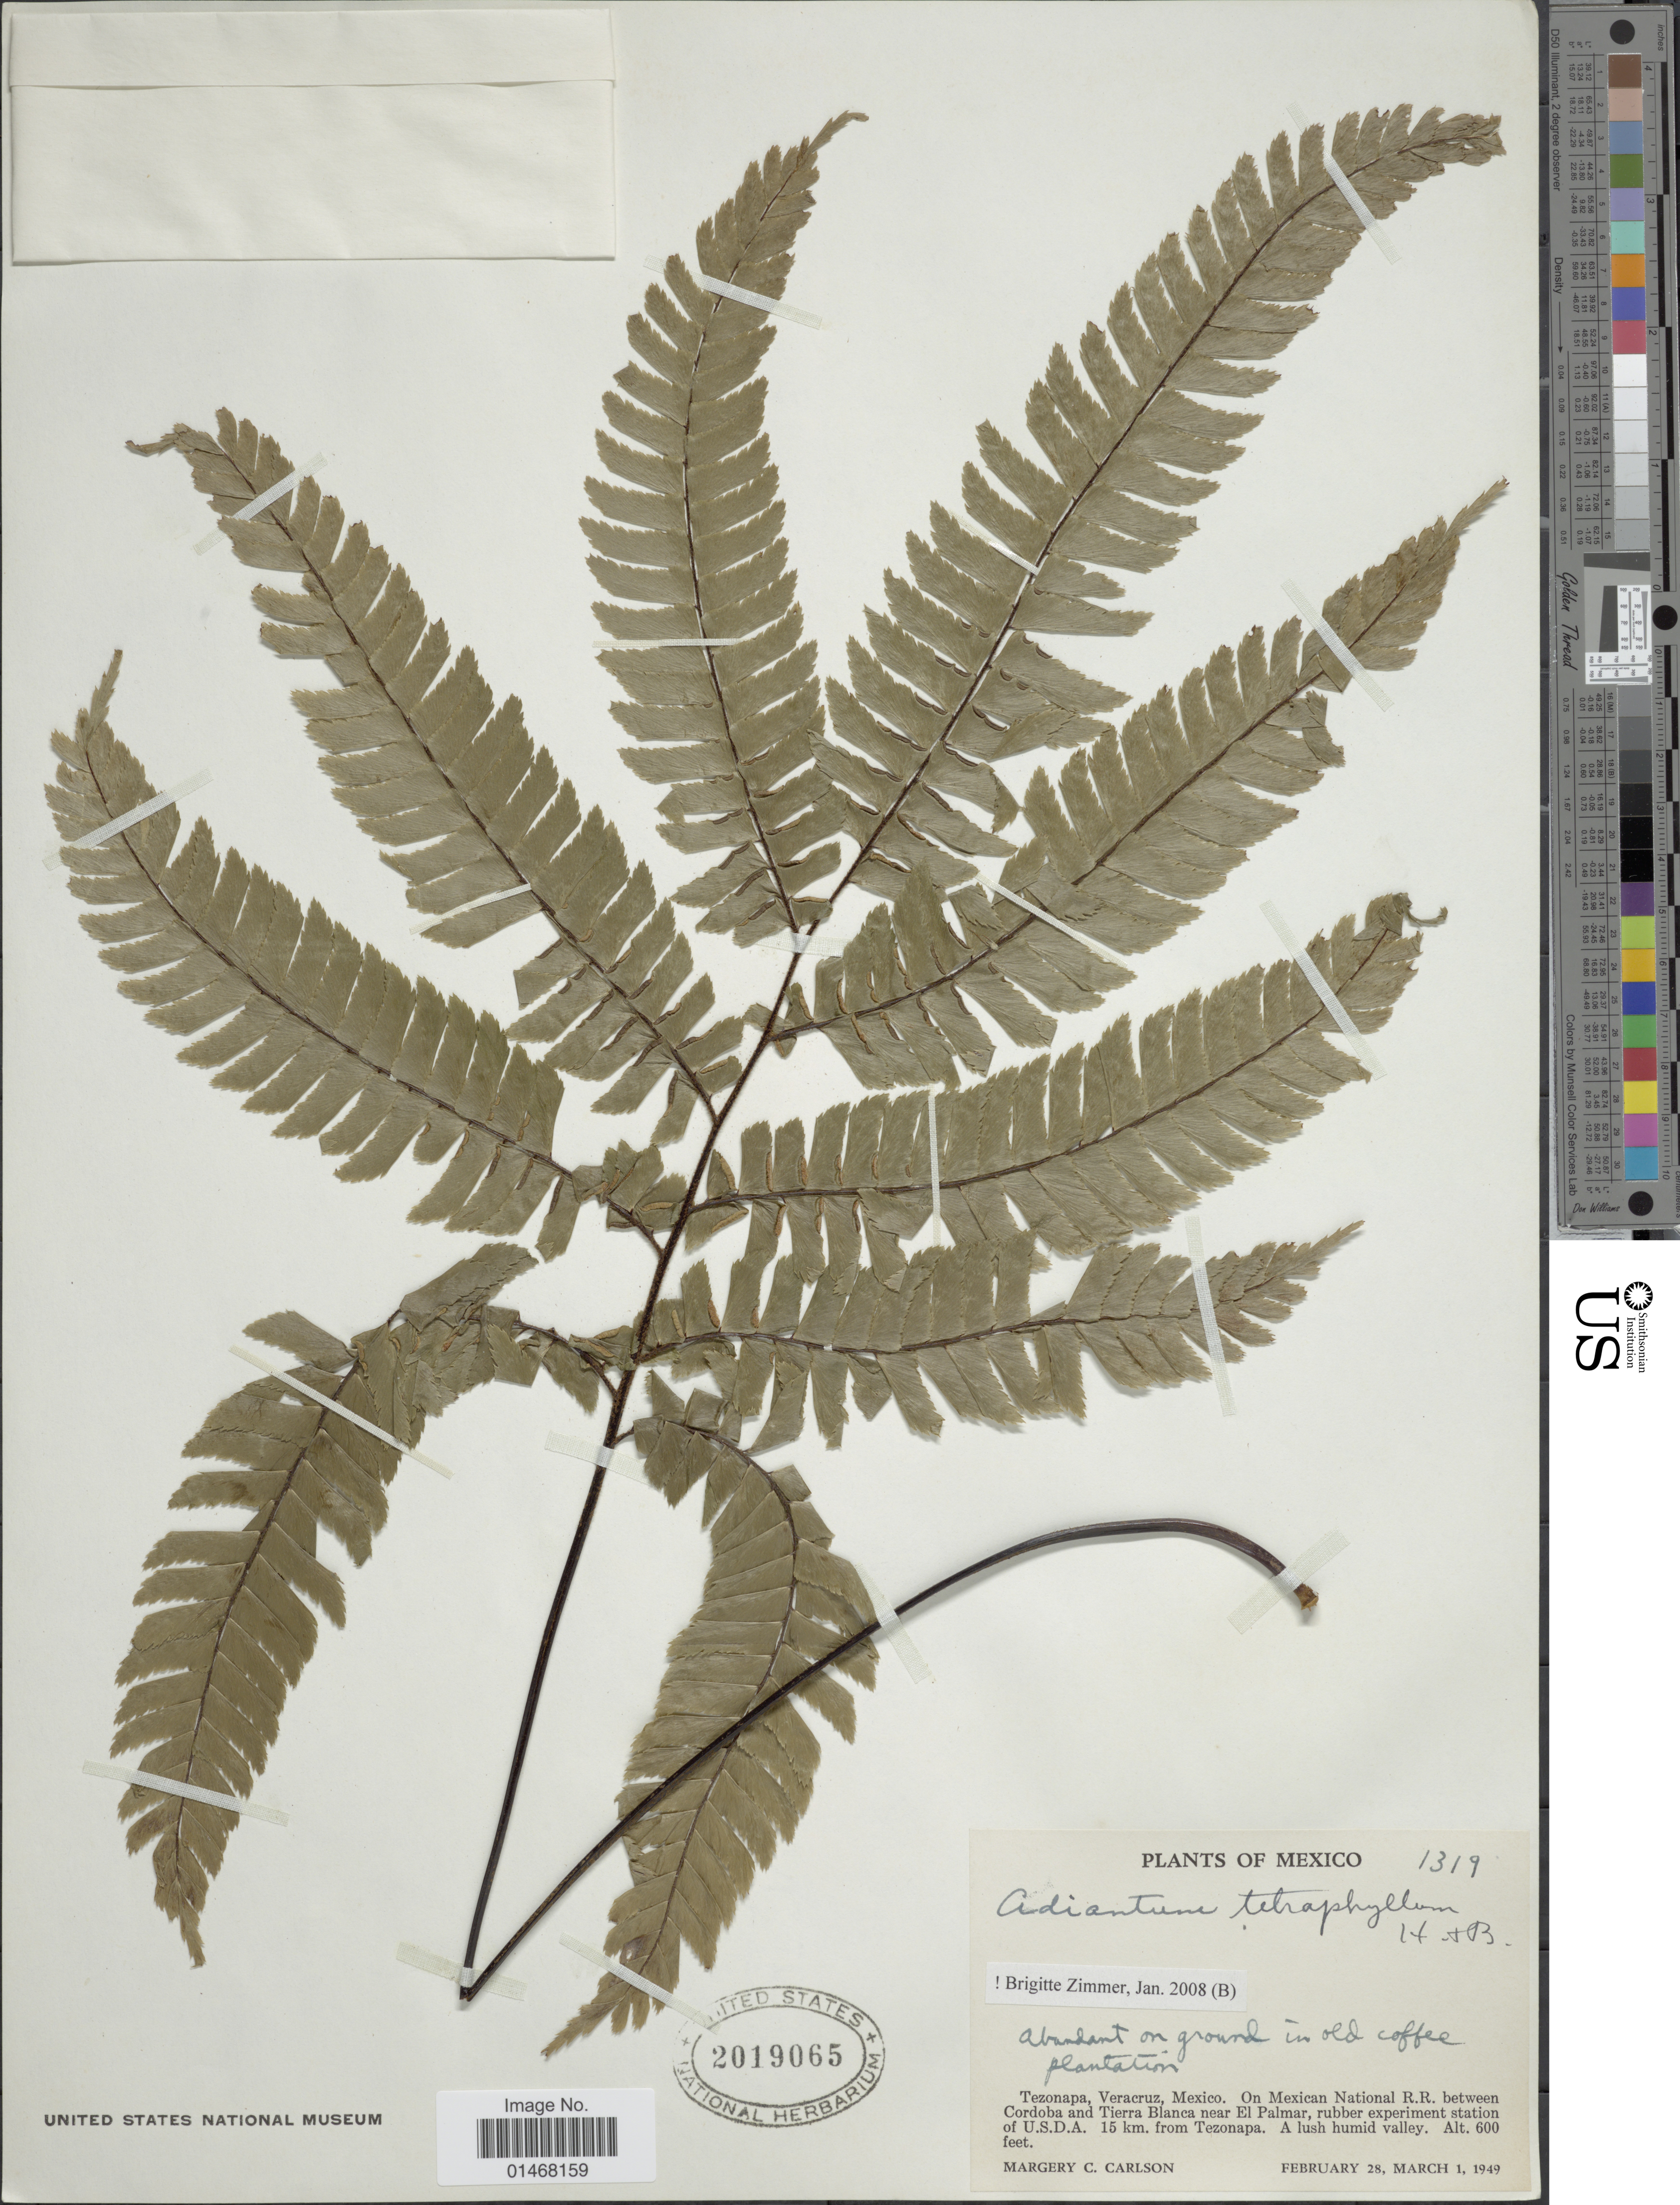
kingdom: Plantae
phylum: Tracheophyta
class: Polypodiopsida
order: Polypodiales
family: Pteridaceae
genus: Adiantum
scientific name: Adiantum tetraphyllum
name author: Humb. & Bonpl. ex Willd.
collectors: M. C. Carlson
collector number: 1319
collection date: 1949-02-28/1949-03-01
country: Mexico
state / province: Veracruz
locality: Tezonapa, On Mexican National R.R. between Cordoba and Tierra Blanca near El Palmar, rubber experiment station of U.S.D.A. 15 km from Tezonapa.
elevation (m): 600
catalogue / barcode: US 2019065